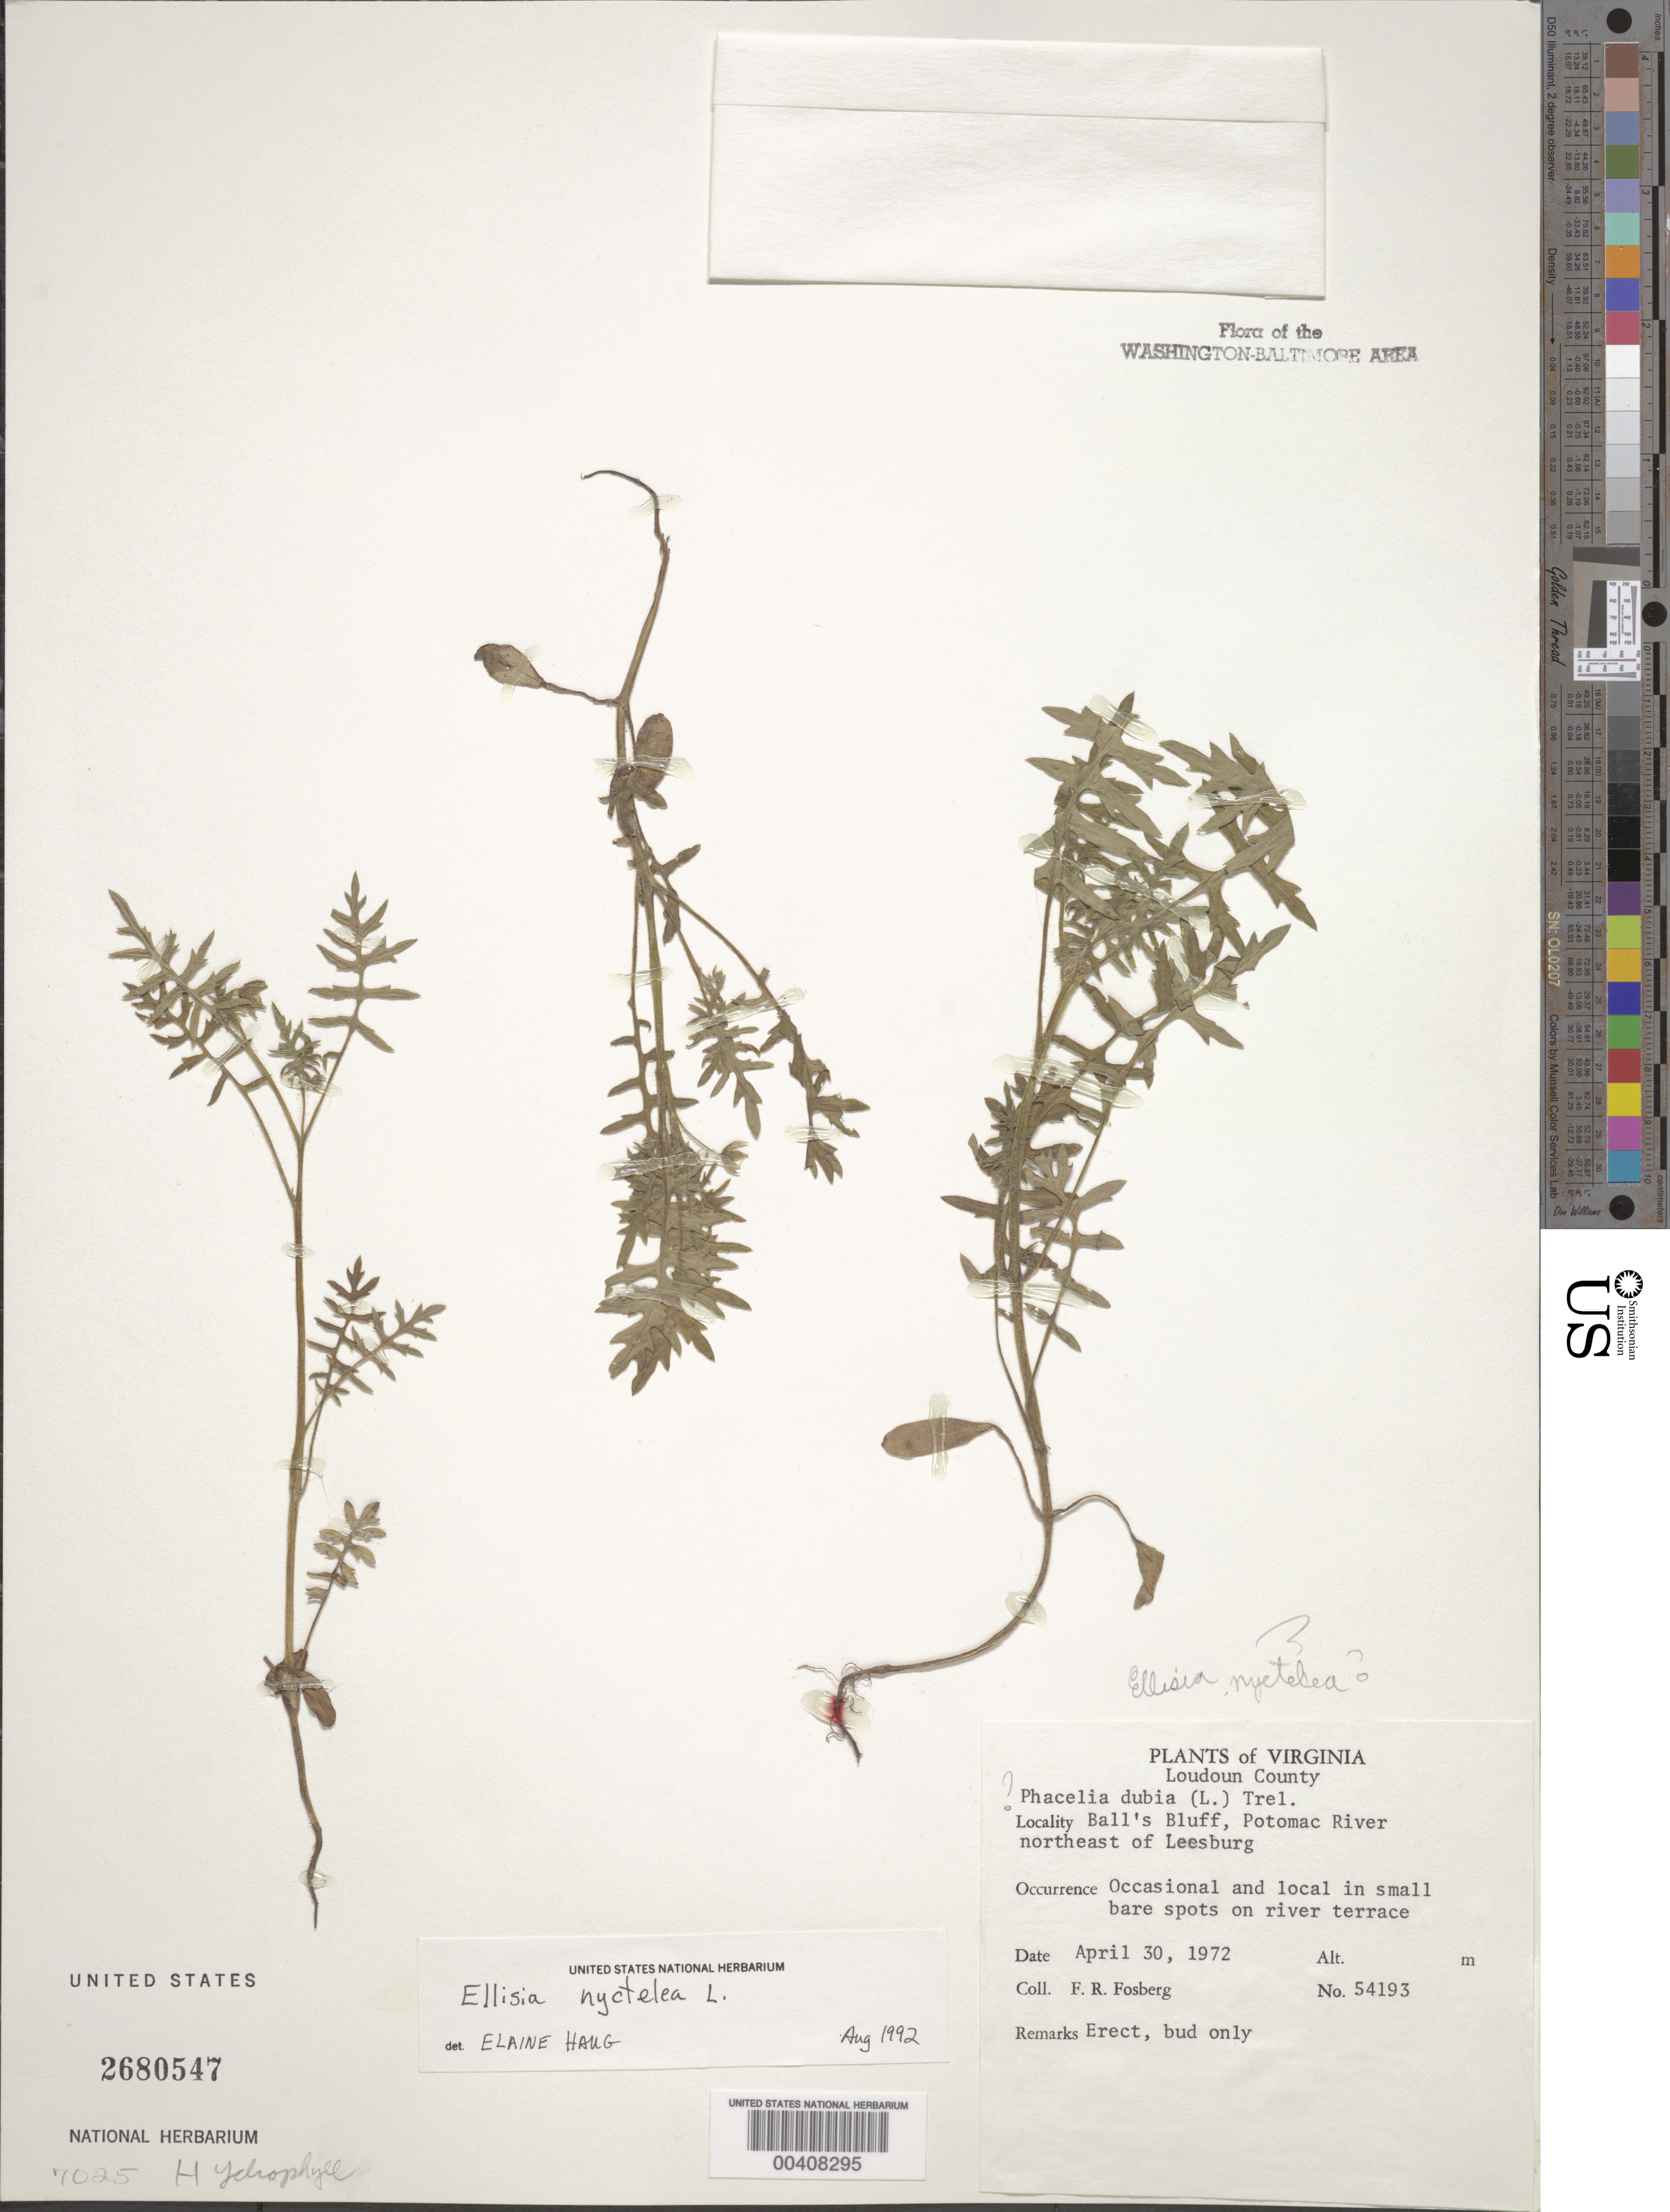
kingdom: Plantae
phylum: Tracheophyta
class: Magnoliopsida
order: Boraginales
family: Hydrophyllaceae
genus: Ellisia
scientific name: Ellisia nyctelea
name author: L.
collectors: F. R. Fosberg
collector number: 54193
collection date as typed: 30 Apr 1972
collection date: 1972-04-30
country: United States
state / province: Virginia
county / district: Loudoun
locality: Ball's Bluff, NE of Leesburg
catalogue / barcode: US 2680547